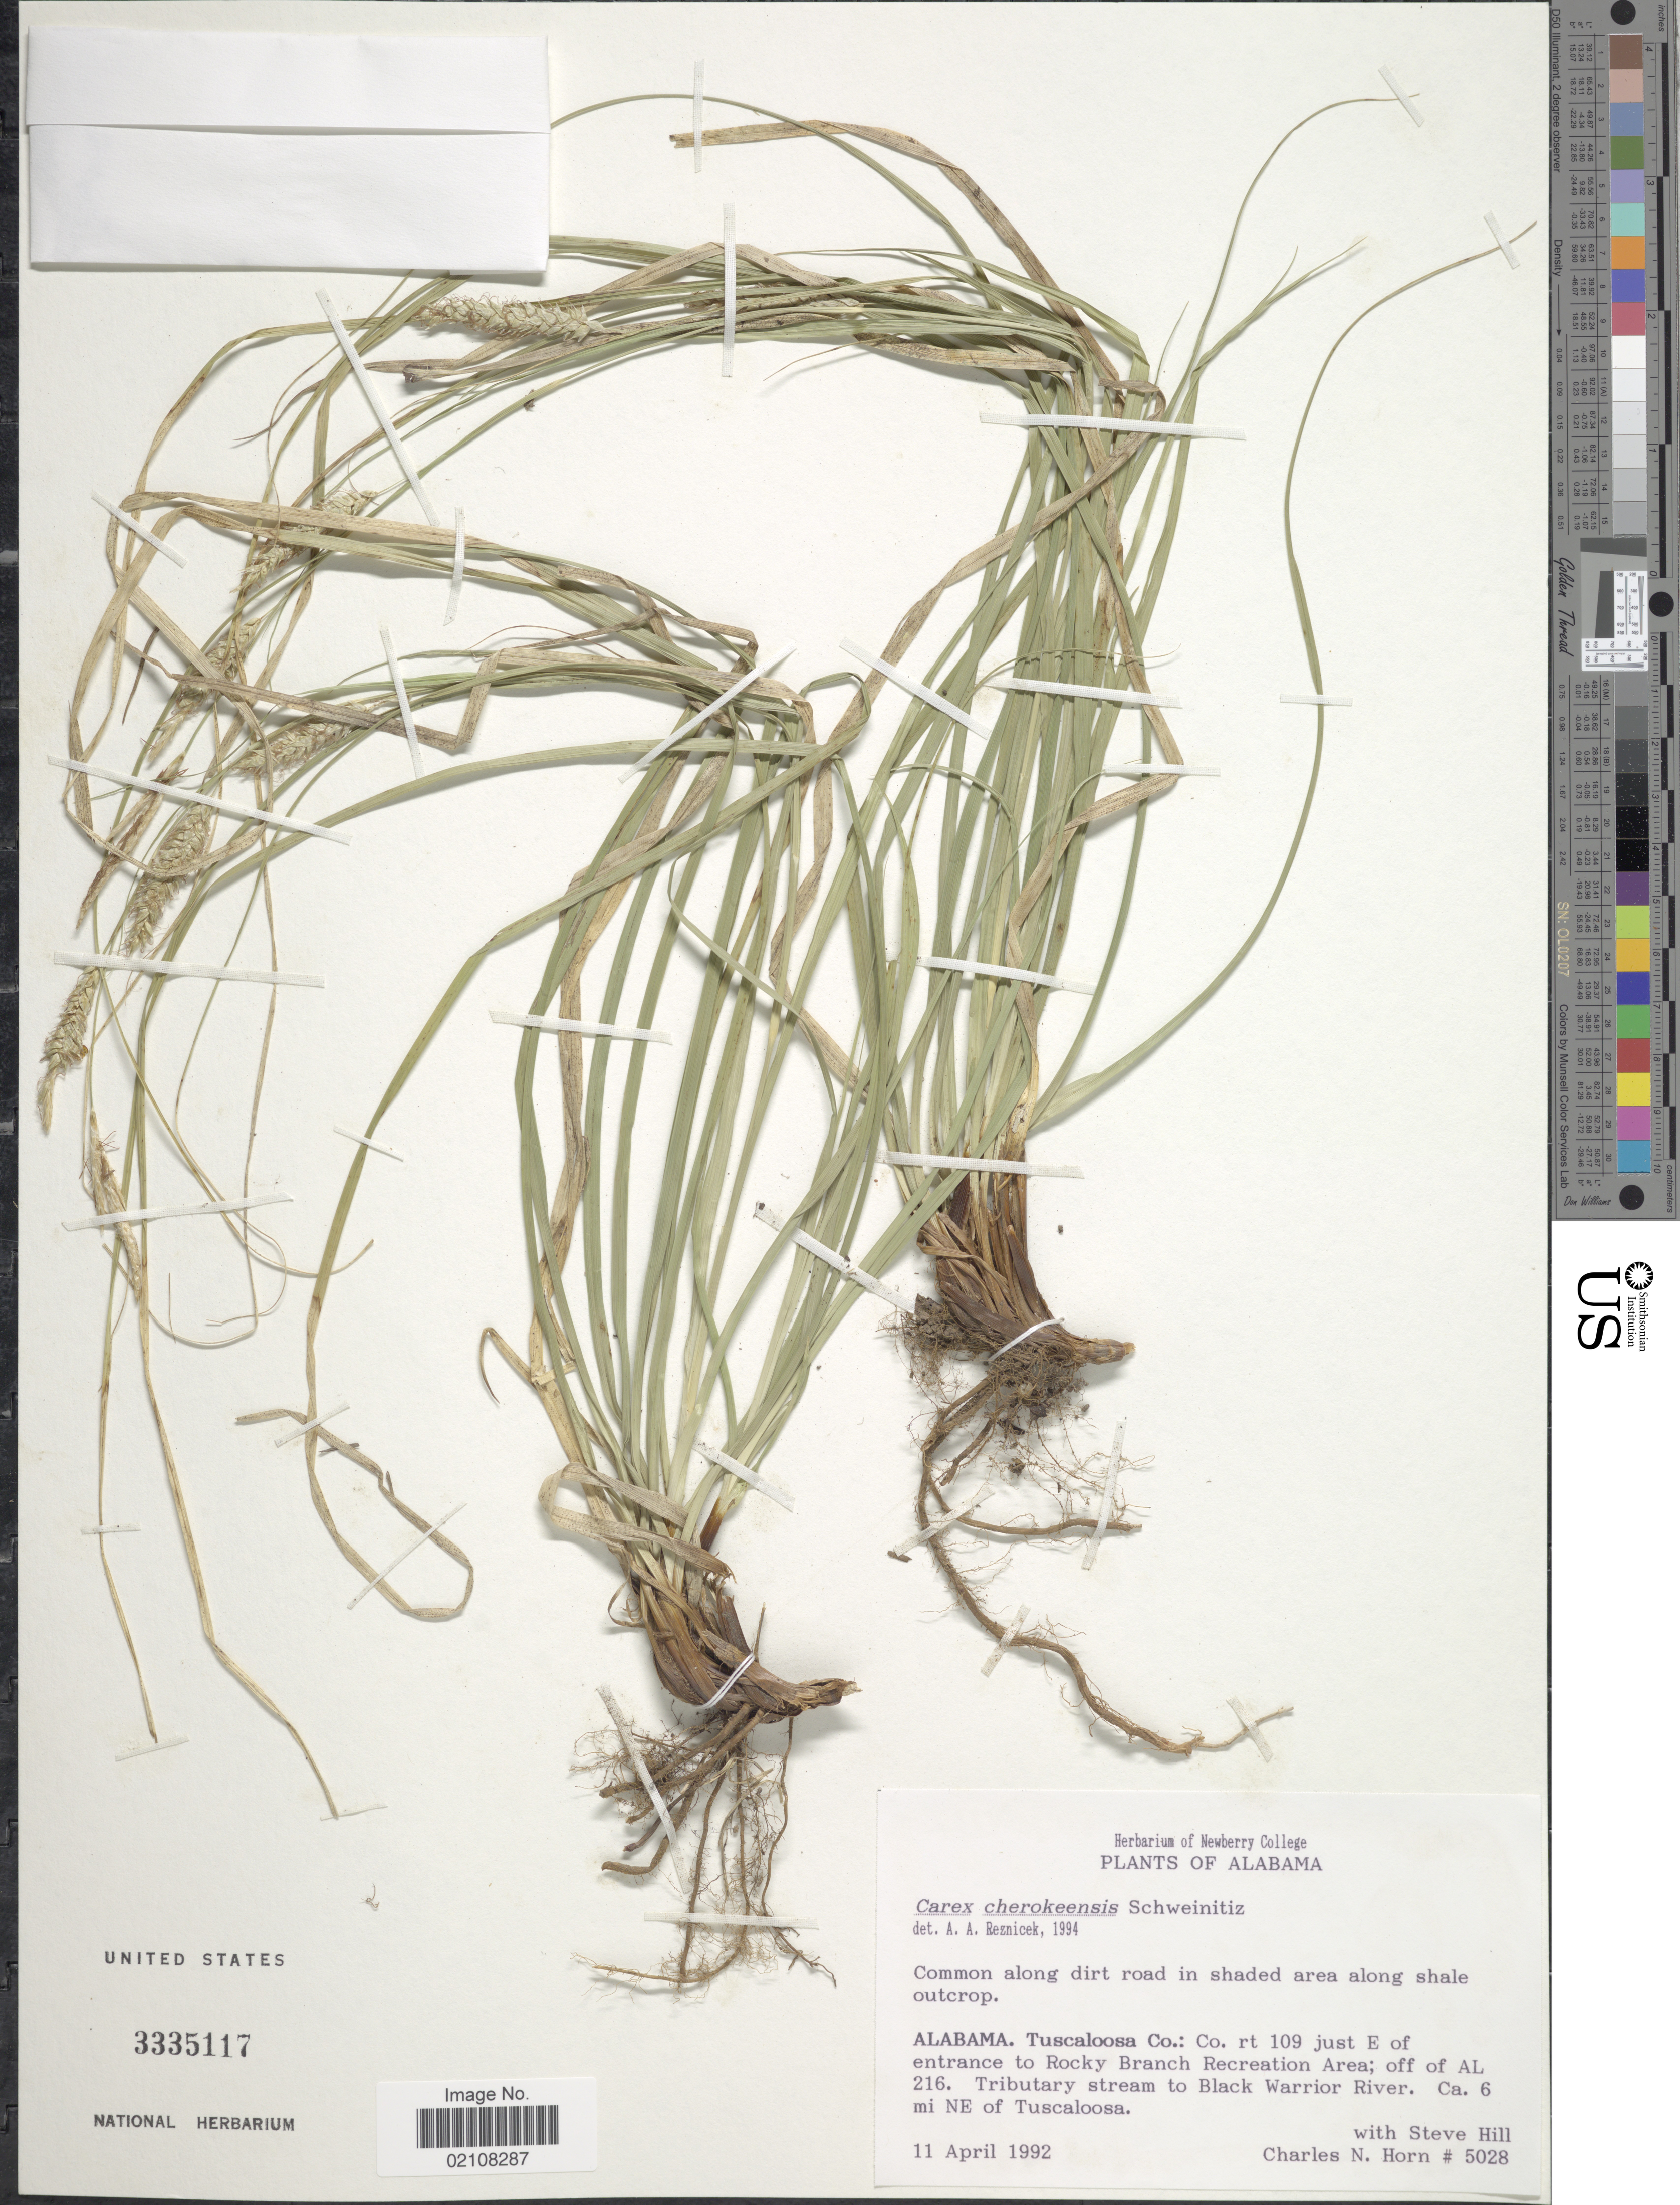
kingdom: Plantae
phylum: Tracheophyta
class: Liliopsida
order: Poales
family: Cyperaceae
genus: Carex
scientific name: Carex cherokeensis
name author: Schwein.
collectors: C. N. Horn & S. Hill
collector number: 5028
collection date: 1992-04-11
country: United States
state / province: Alabama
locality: Alabama, Tuscaloosa Co.: Co. rt 109 just E of entrance to Rocky Branch Recreation Area; off of Al 216, Tributary stream to Black Warrior River, 6 mi NE of Tuscaloosa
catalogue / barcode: US 3335117